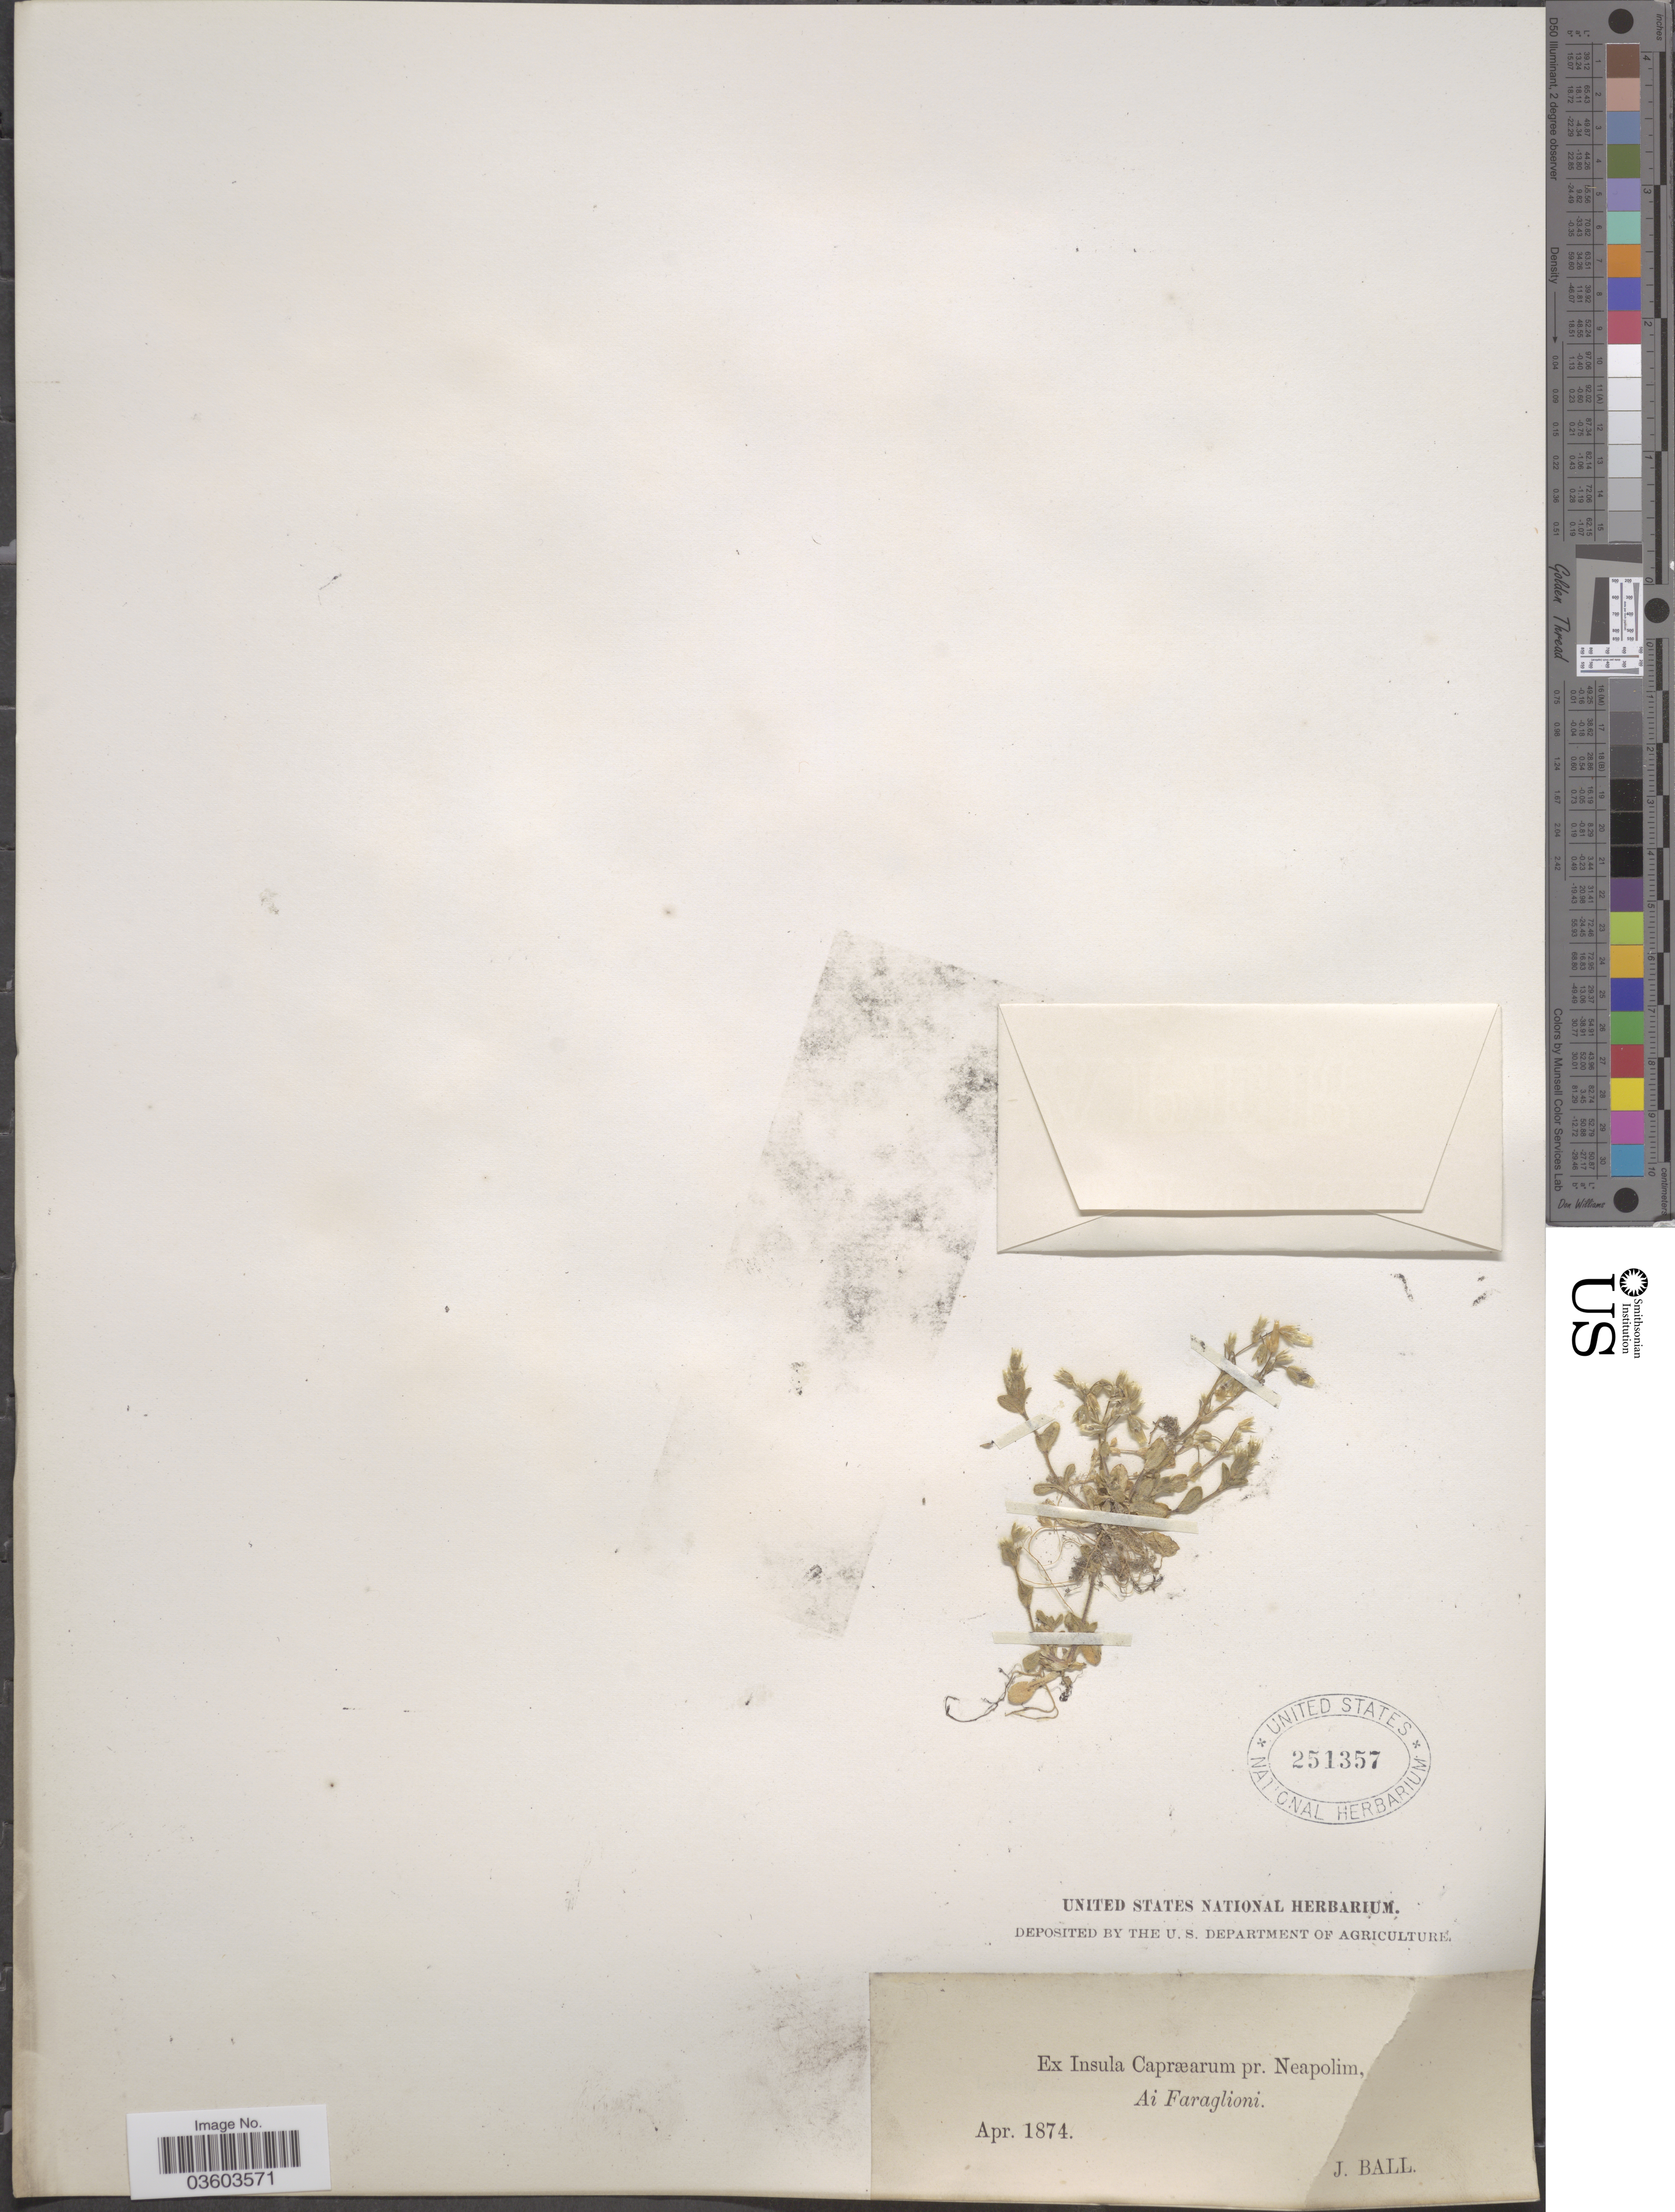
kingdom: Plantae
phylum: Tracheophyta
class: Magnoliopsida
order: Caryophyllales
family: Caryophyllaceae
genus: Cerastium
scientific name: Cerastium sp.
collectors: J. Ball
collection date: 1874-04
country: Italy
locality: Ex Insula Capræarum pr. Neapolim Ai Faraglioni.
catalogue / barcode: US 251357